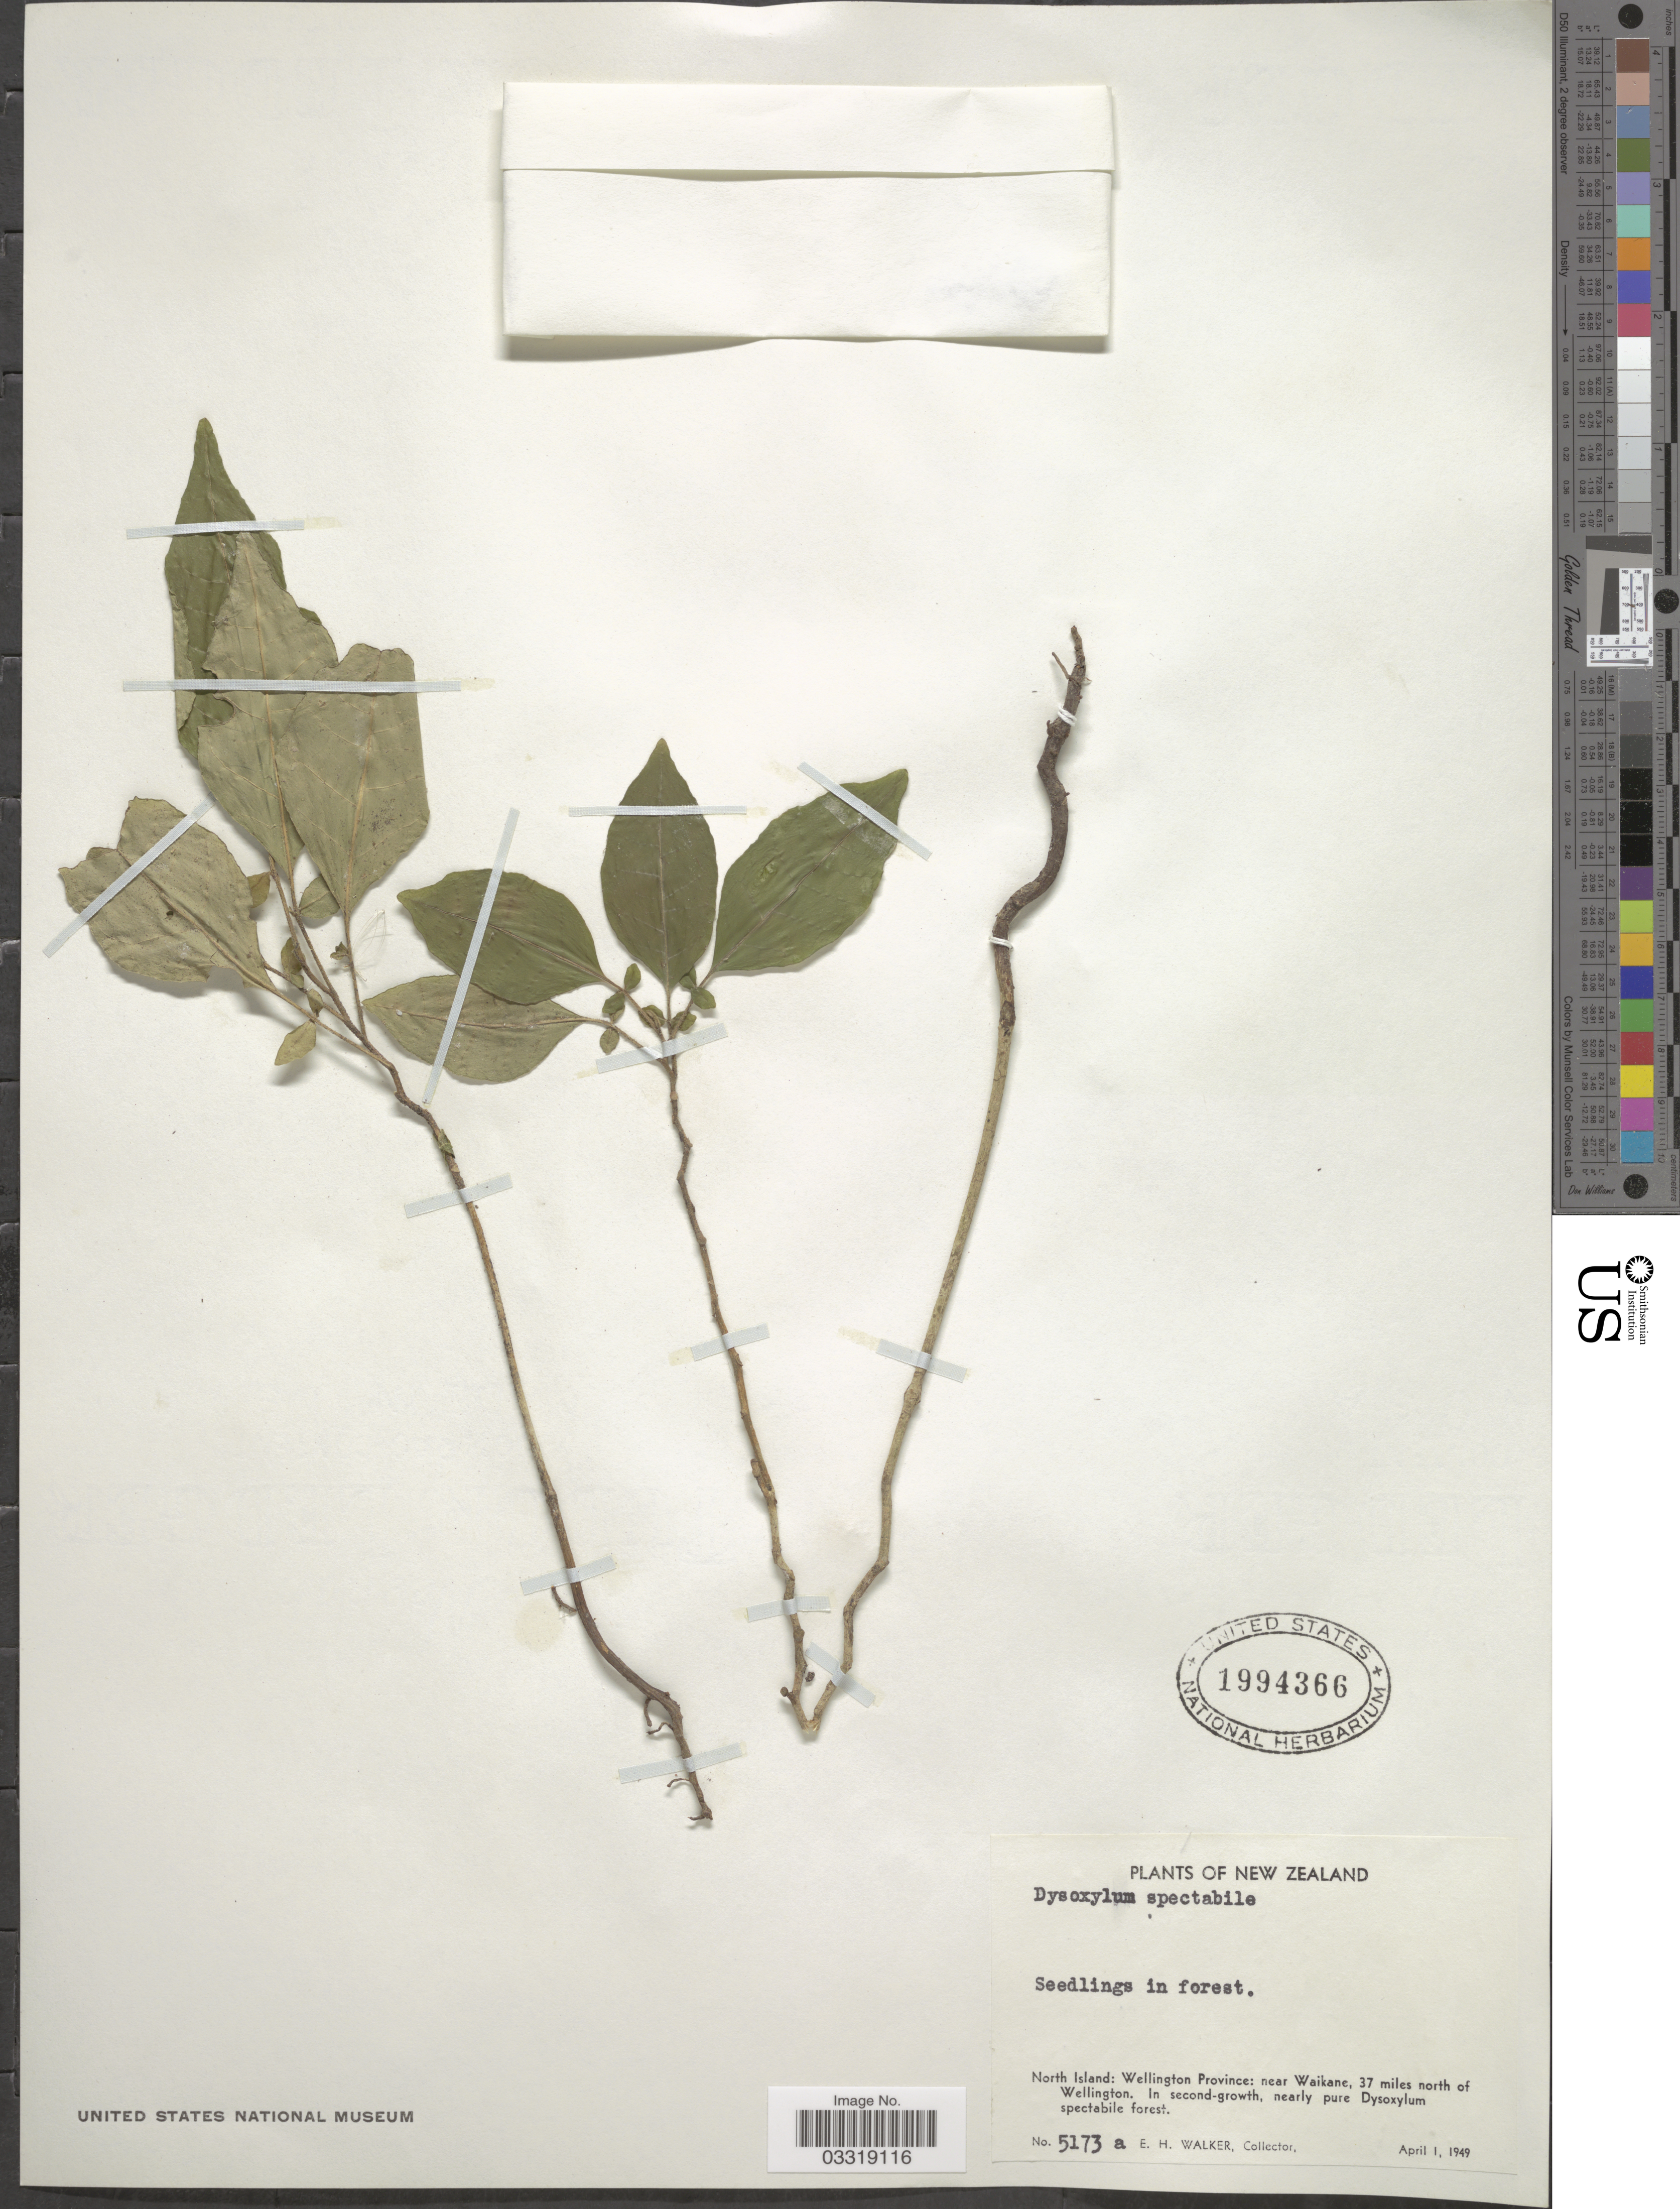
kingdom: Plantae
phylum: Tracheophyta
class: Magnoliopsida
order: Sapindales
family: Meliaceae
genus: Didymocheton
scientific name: Didymocheton spectabilis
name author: (G. Forst.) Mabb. & Holzmeyer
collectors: E. H. Walker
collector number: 5173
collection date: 1949-04-01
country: New Zealand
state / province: Wellington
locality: North Island: near Waikane, 37 miles north of Wellington.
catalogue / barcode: US 1994366